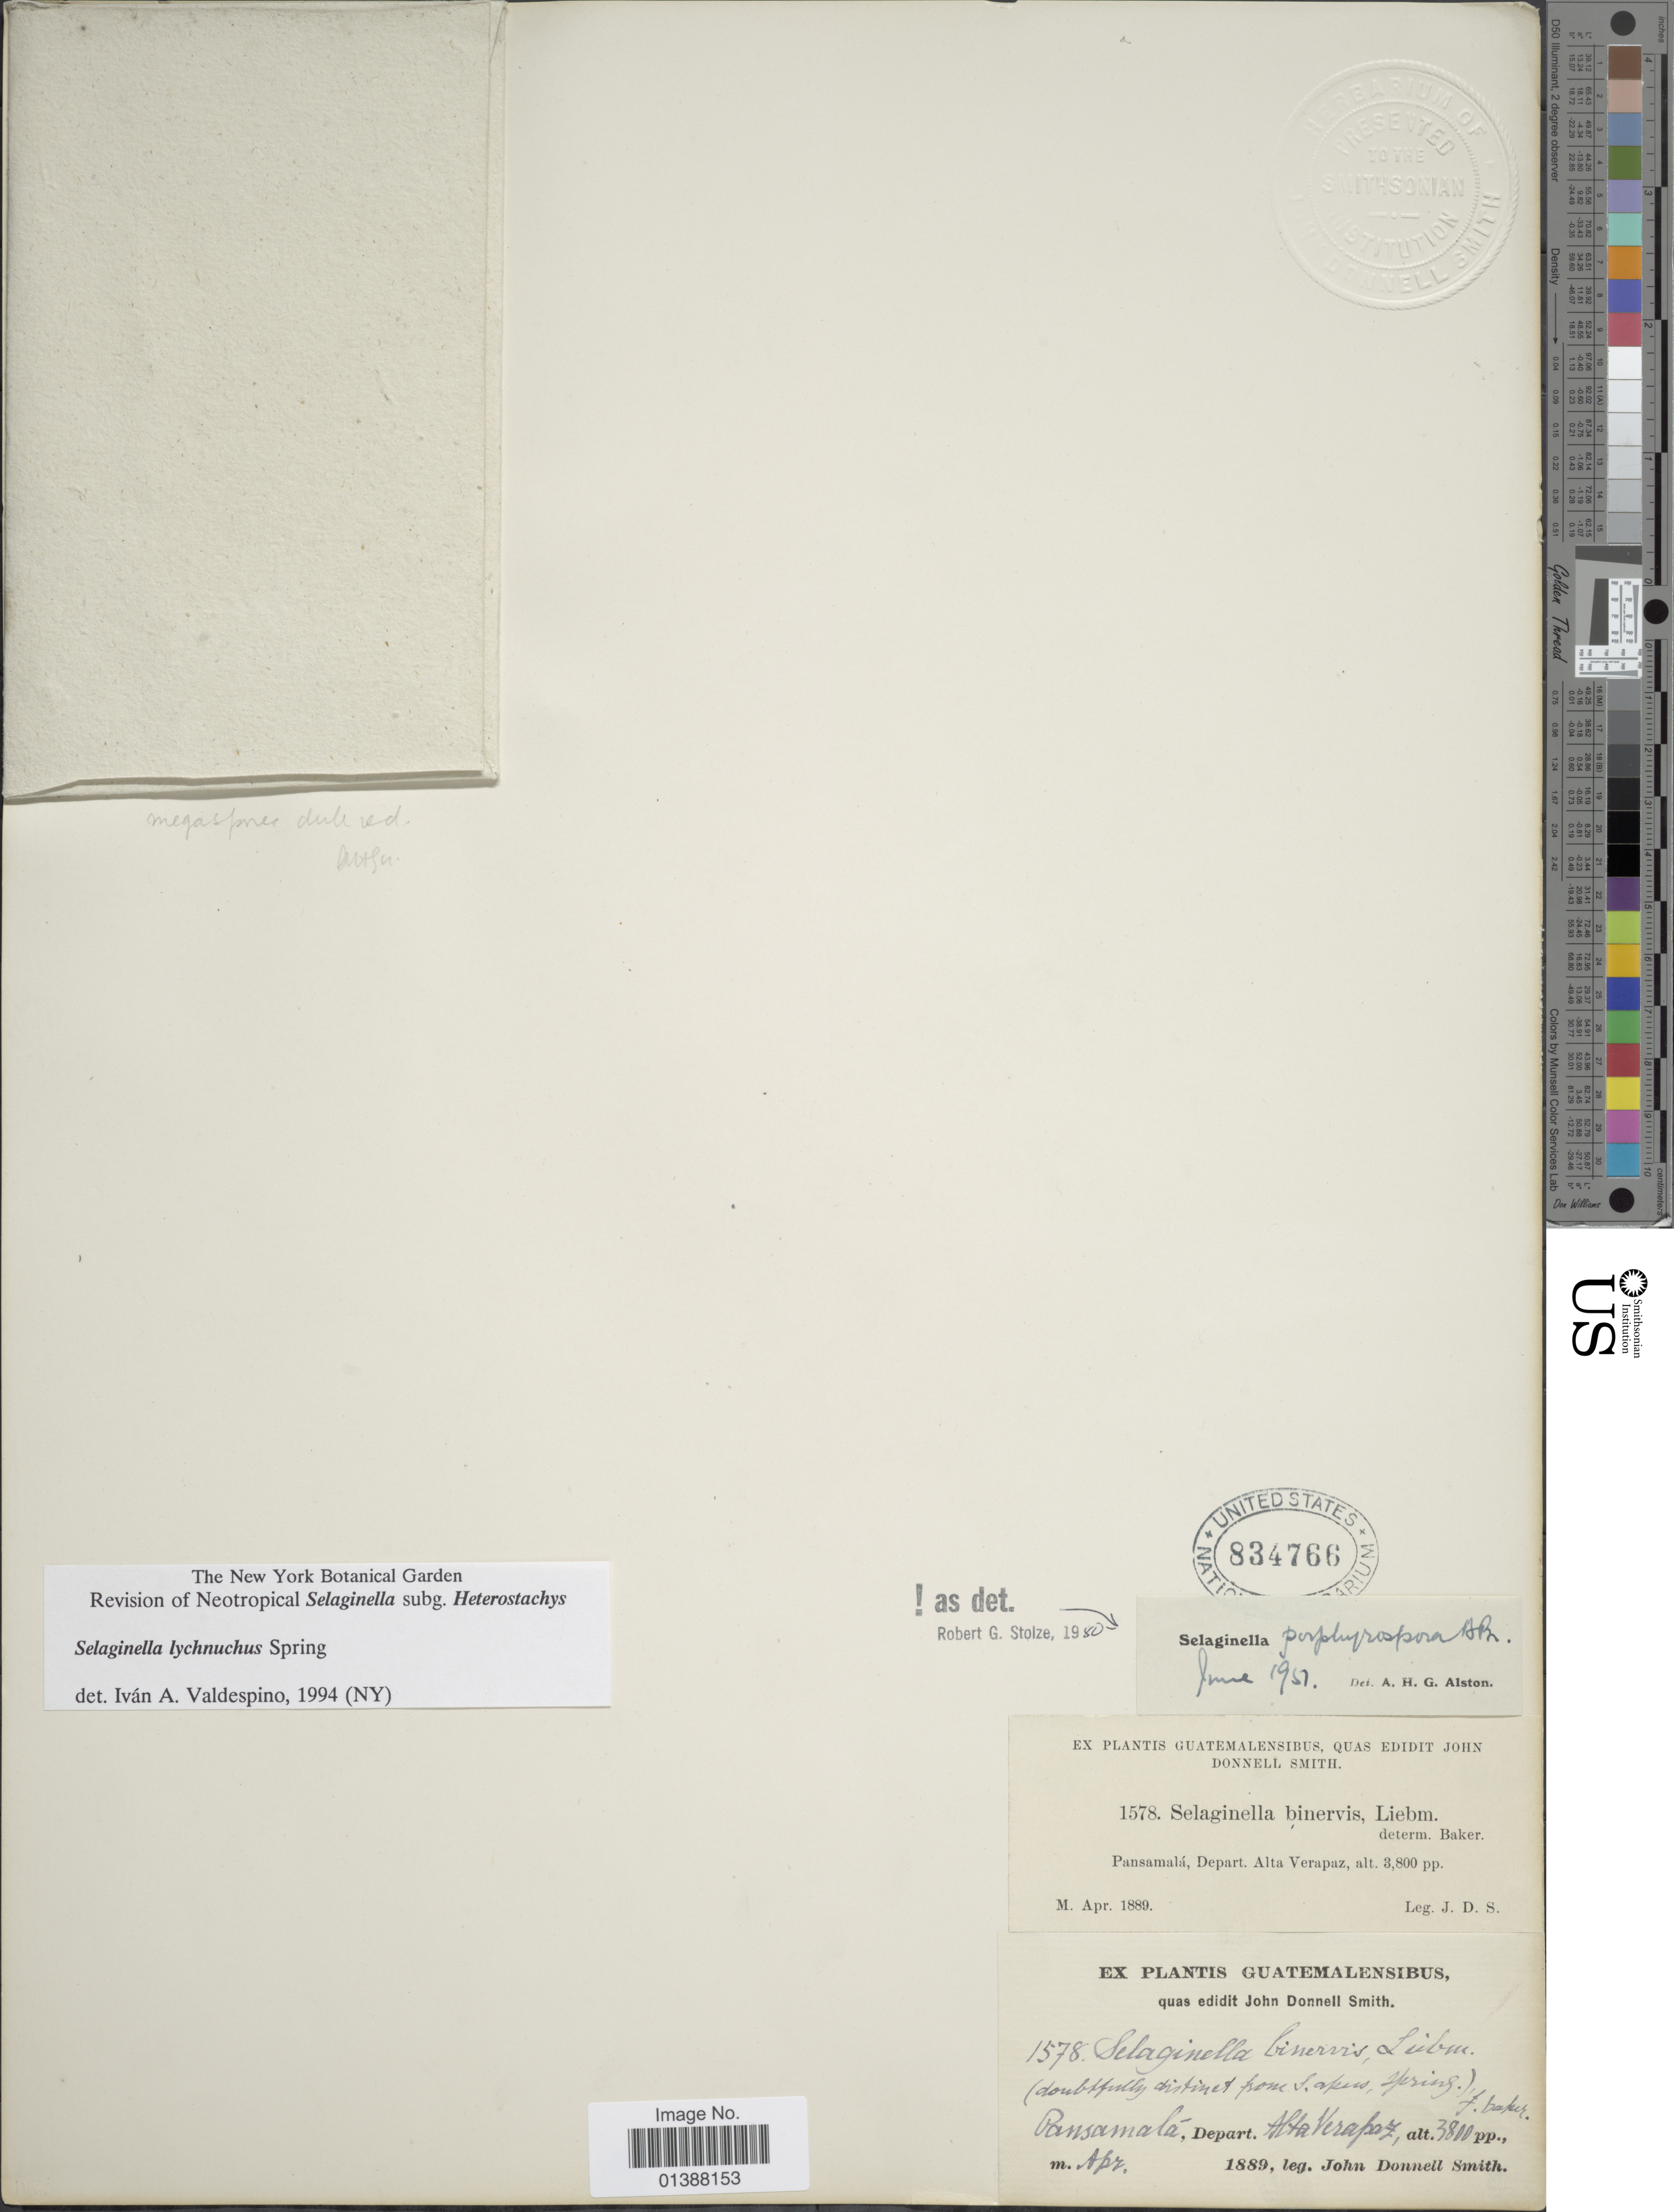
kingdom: Plantae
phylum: Tracheophyta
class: Lycopodiopsida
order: Selaginellales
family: Selaginellaceae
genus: Selaginella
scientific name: Selaginella lychnuchus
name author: Spring ex Klotzsch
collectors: J. Donnell Smith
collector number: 1578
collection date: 1889-04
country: Guatemala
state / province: Alta Verapaz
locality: Pansamalá, Depart. Alta Verapaz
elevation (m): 1158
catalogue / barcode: US 834766